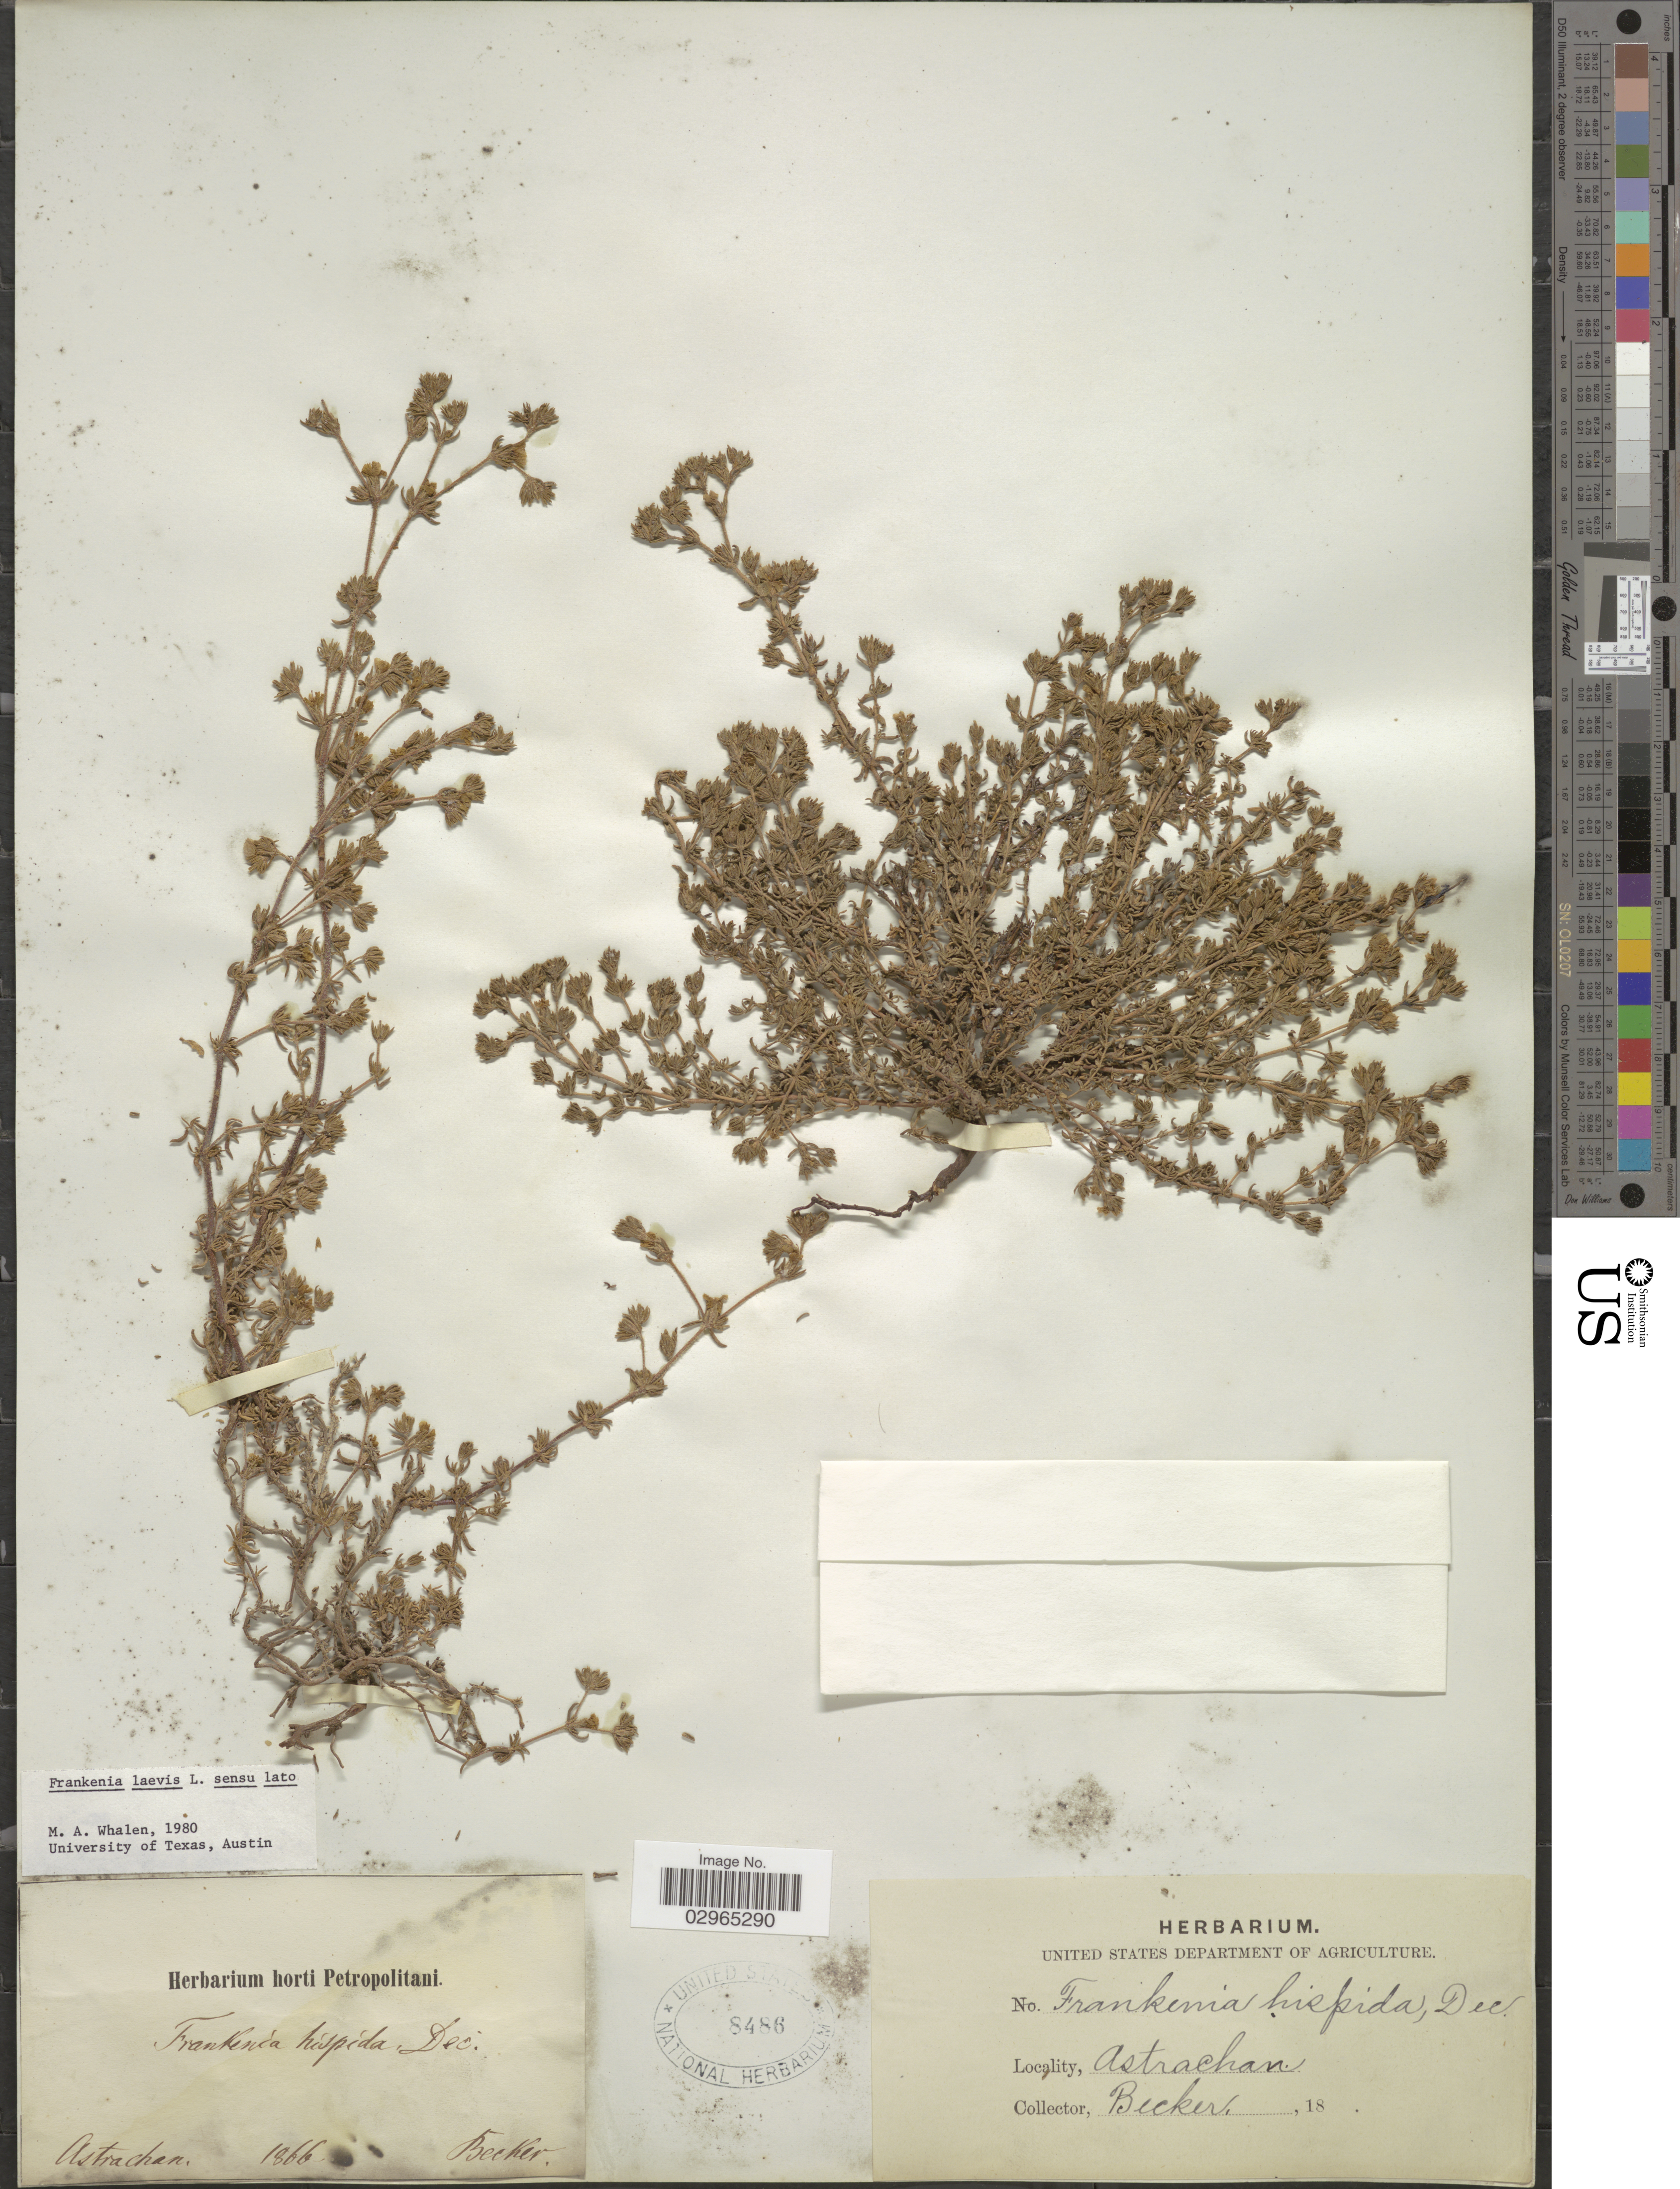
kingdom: Plantae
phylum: Tracheophyta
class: Magnoliopsida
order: Caryophyllales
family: Frankeniaceae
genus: Frankenia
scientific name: Frankenia laevis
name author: L.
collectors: -. Becker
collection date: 1866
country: Russian Federation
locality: Astrachan.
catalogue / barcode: US 8486